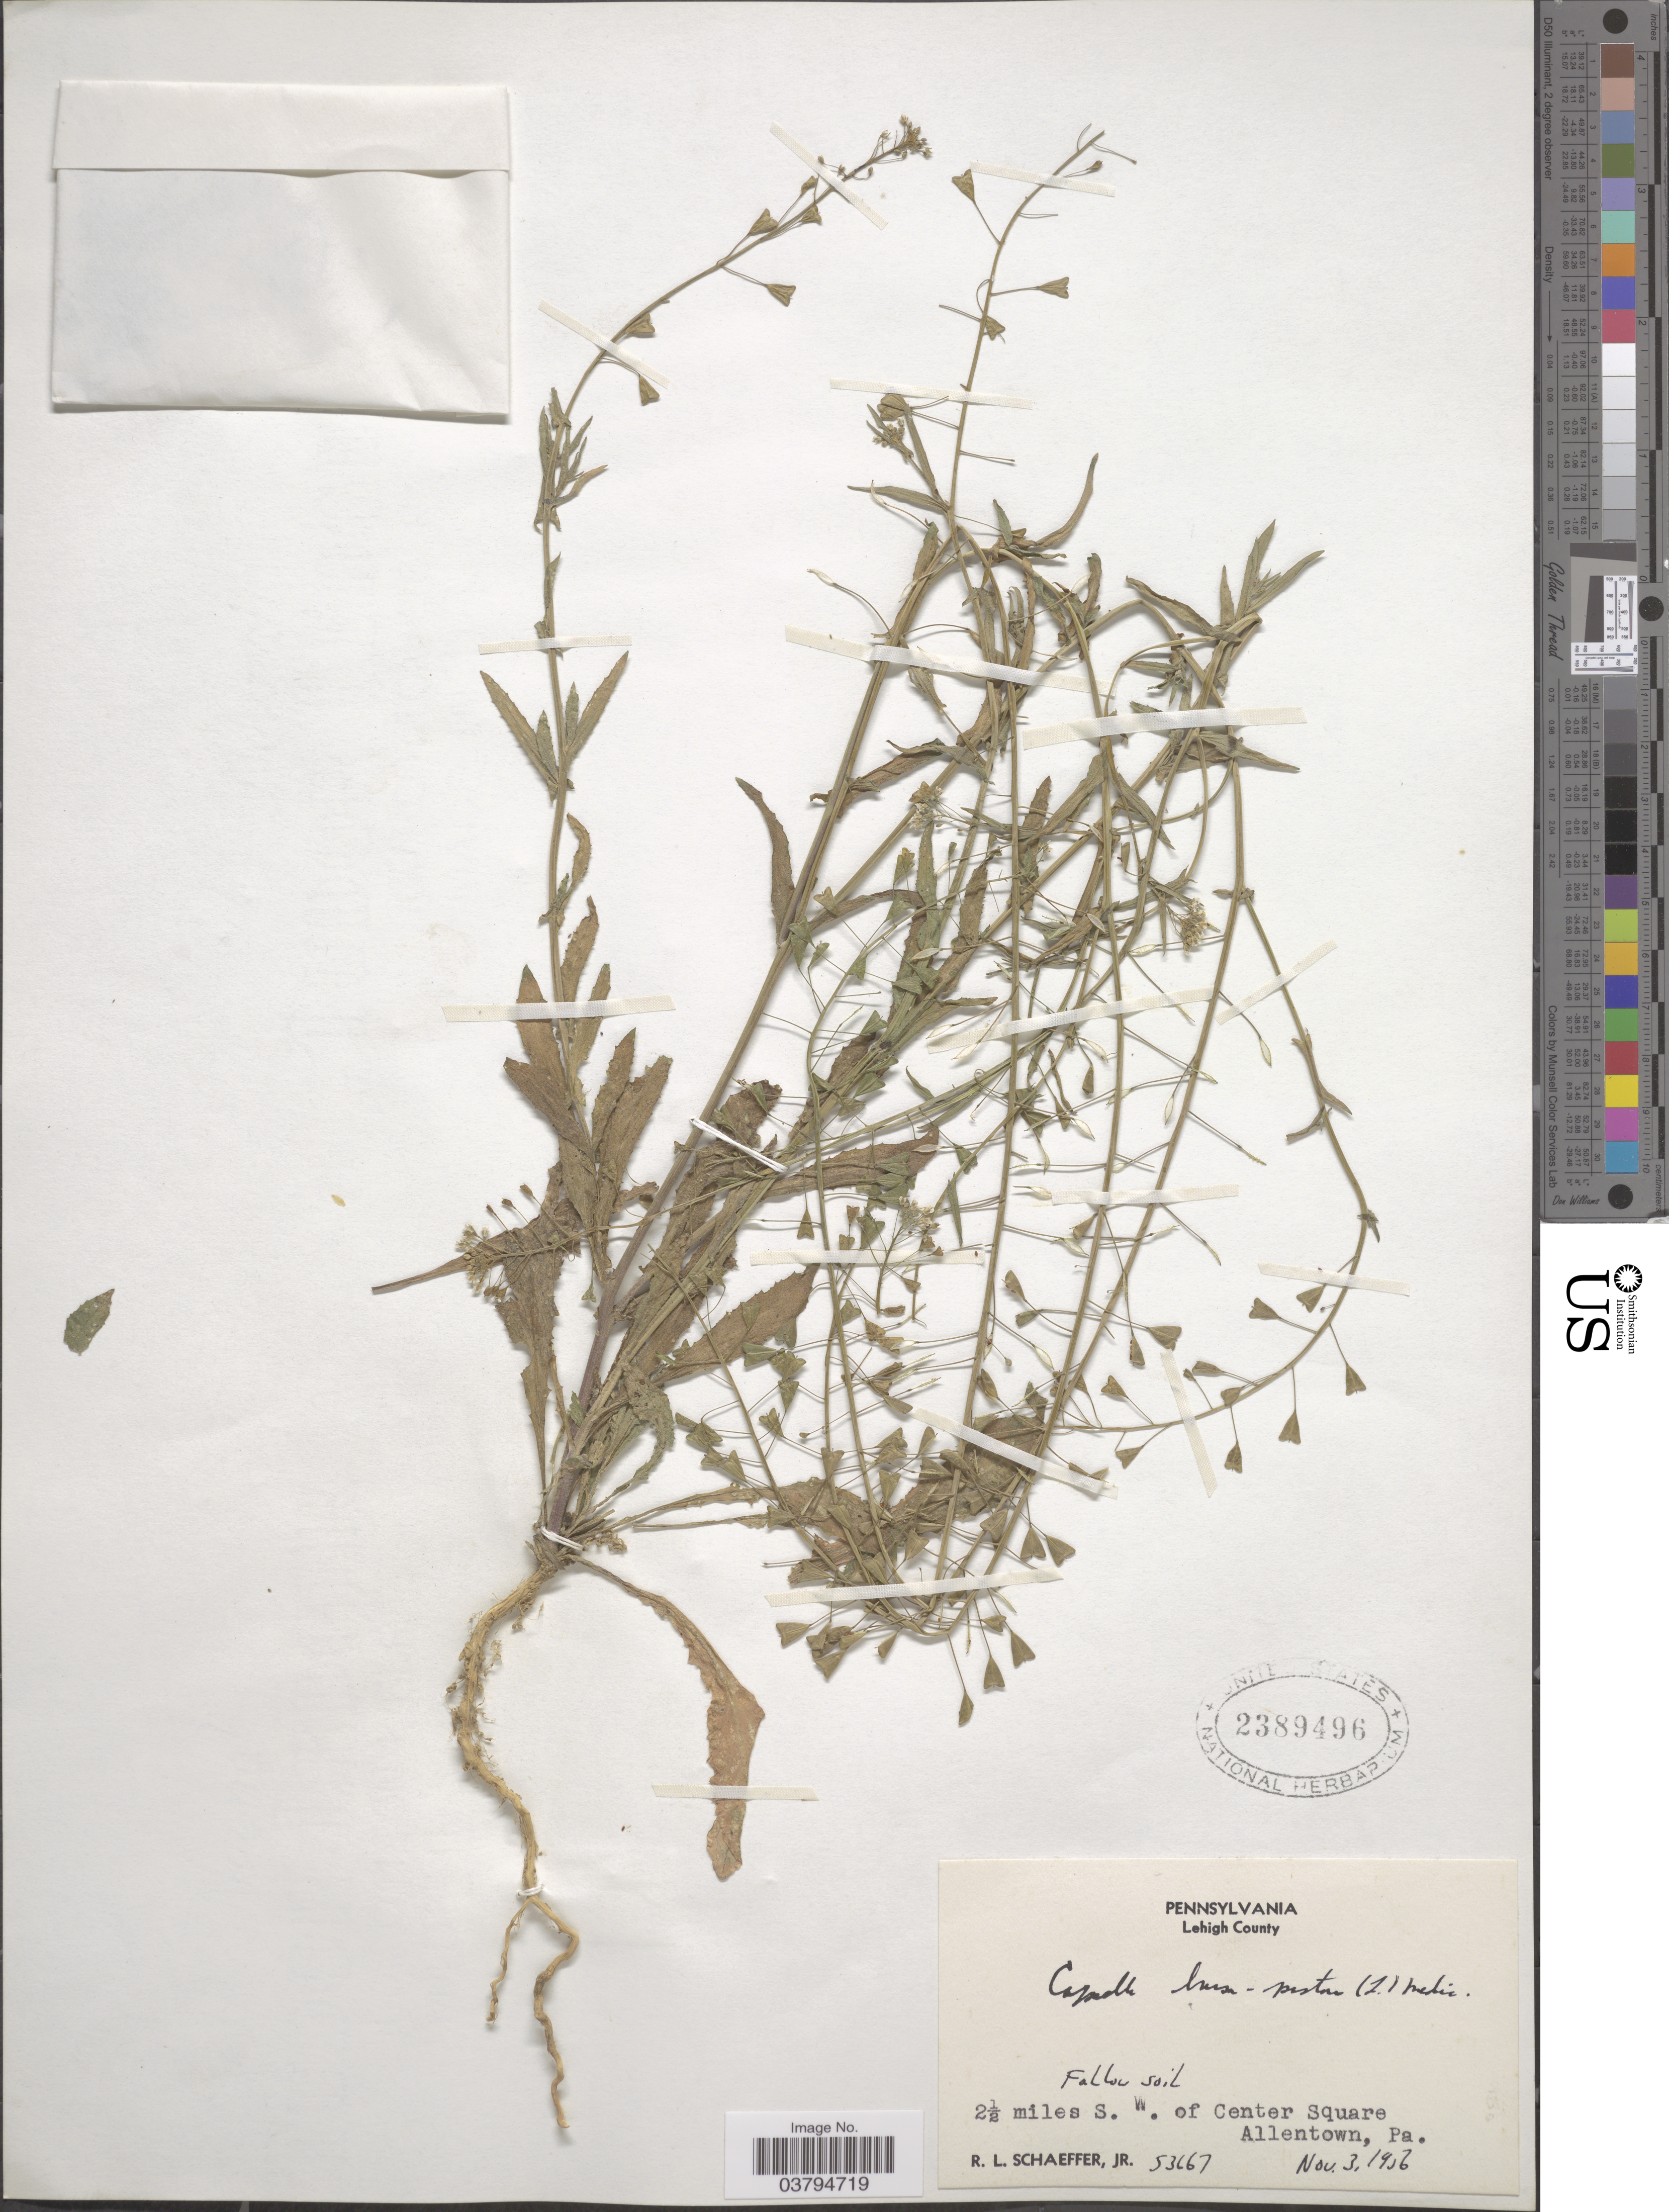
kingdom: Plantae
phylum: Tracheophyta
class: Magnoliopsida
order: Brassicales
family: Brassicaceae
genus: Capsella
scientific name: Capsella bursa-pastoris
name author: (L.) Medik.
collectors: R. L. Schaeffer Jr.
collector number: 53667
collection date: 1956-11-03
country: United States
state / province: Pennsylvania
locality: Lehigh County. 2½ miles S. W. of Center Square Allentown.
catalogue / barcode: US 2389496